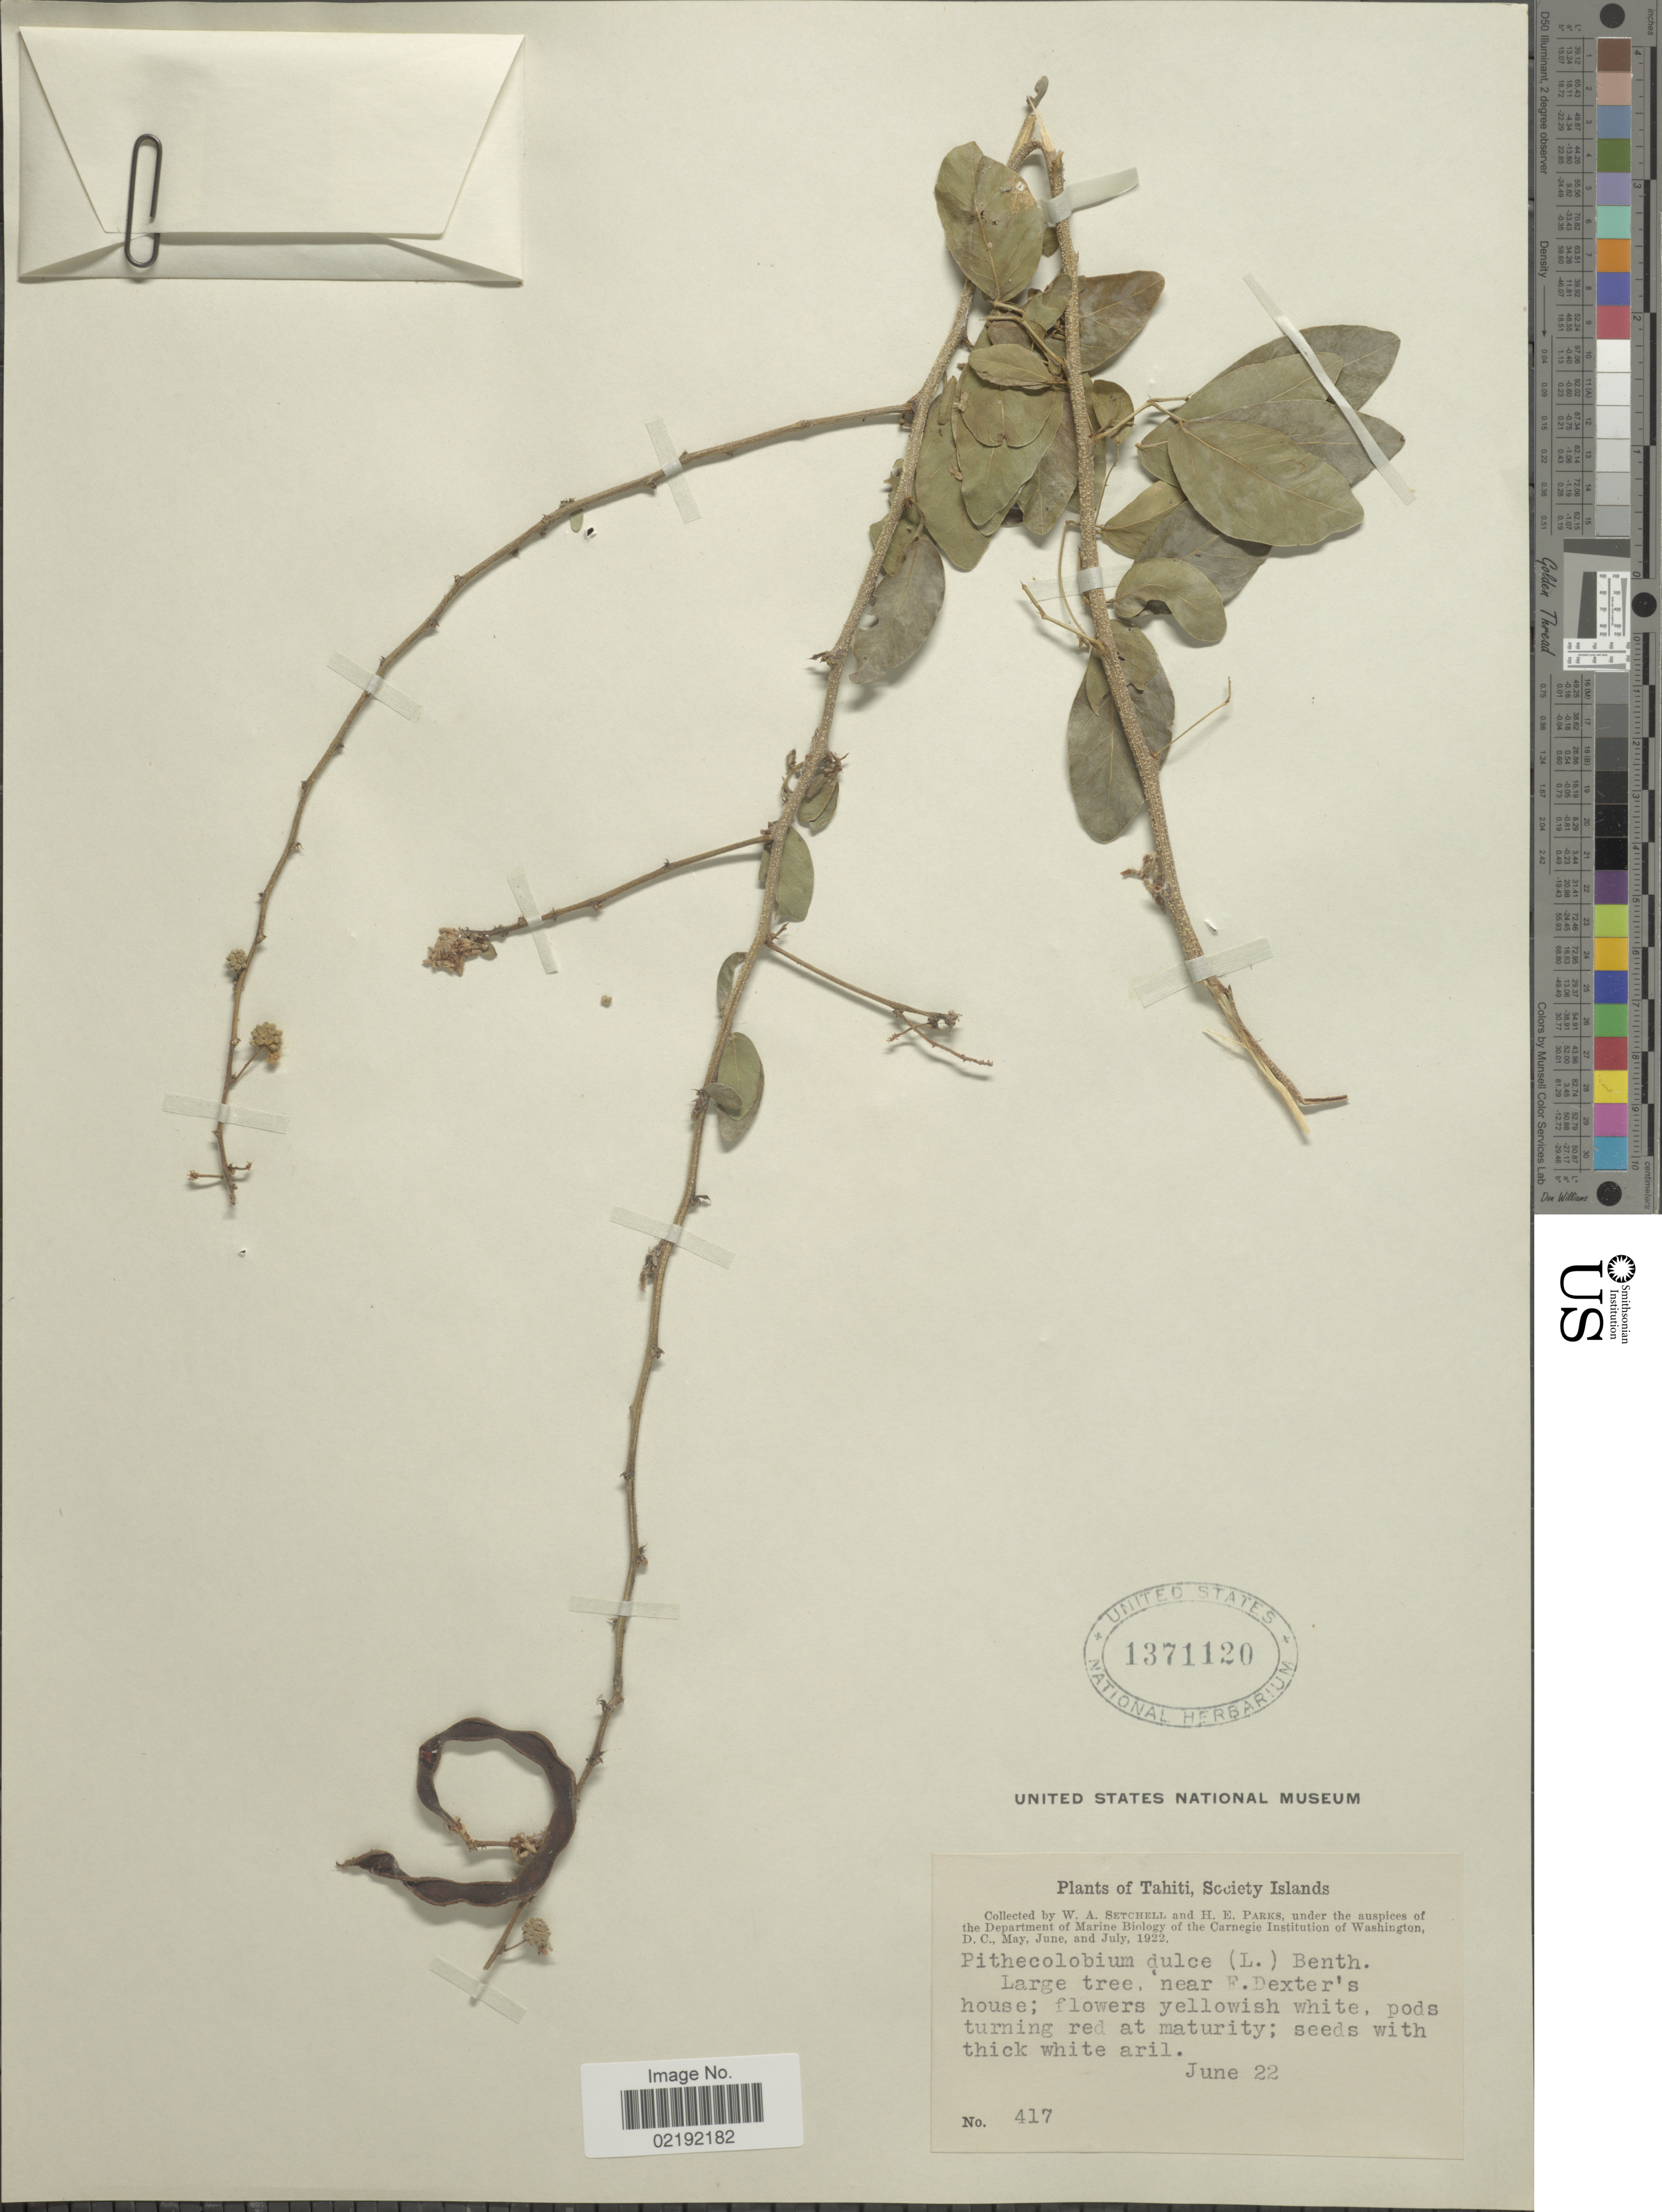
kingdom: Plantae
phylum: Tracheophyta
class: Magnoliopsida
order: Fabales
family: Fabaceae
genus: Pithecellobium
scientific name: Pithecellobium dulce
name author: (Roxb.) Benth.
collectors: W. Setchell & H. E. Parks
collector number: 417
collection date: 1922-06-22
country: French Polynesia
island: Tahiti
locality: Tahiti, Society Islands.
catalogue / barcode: US 1371120